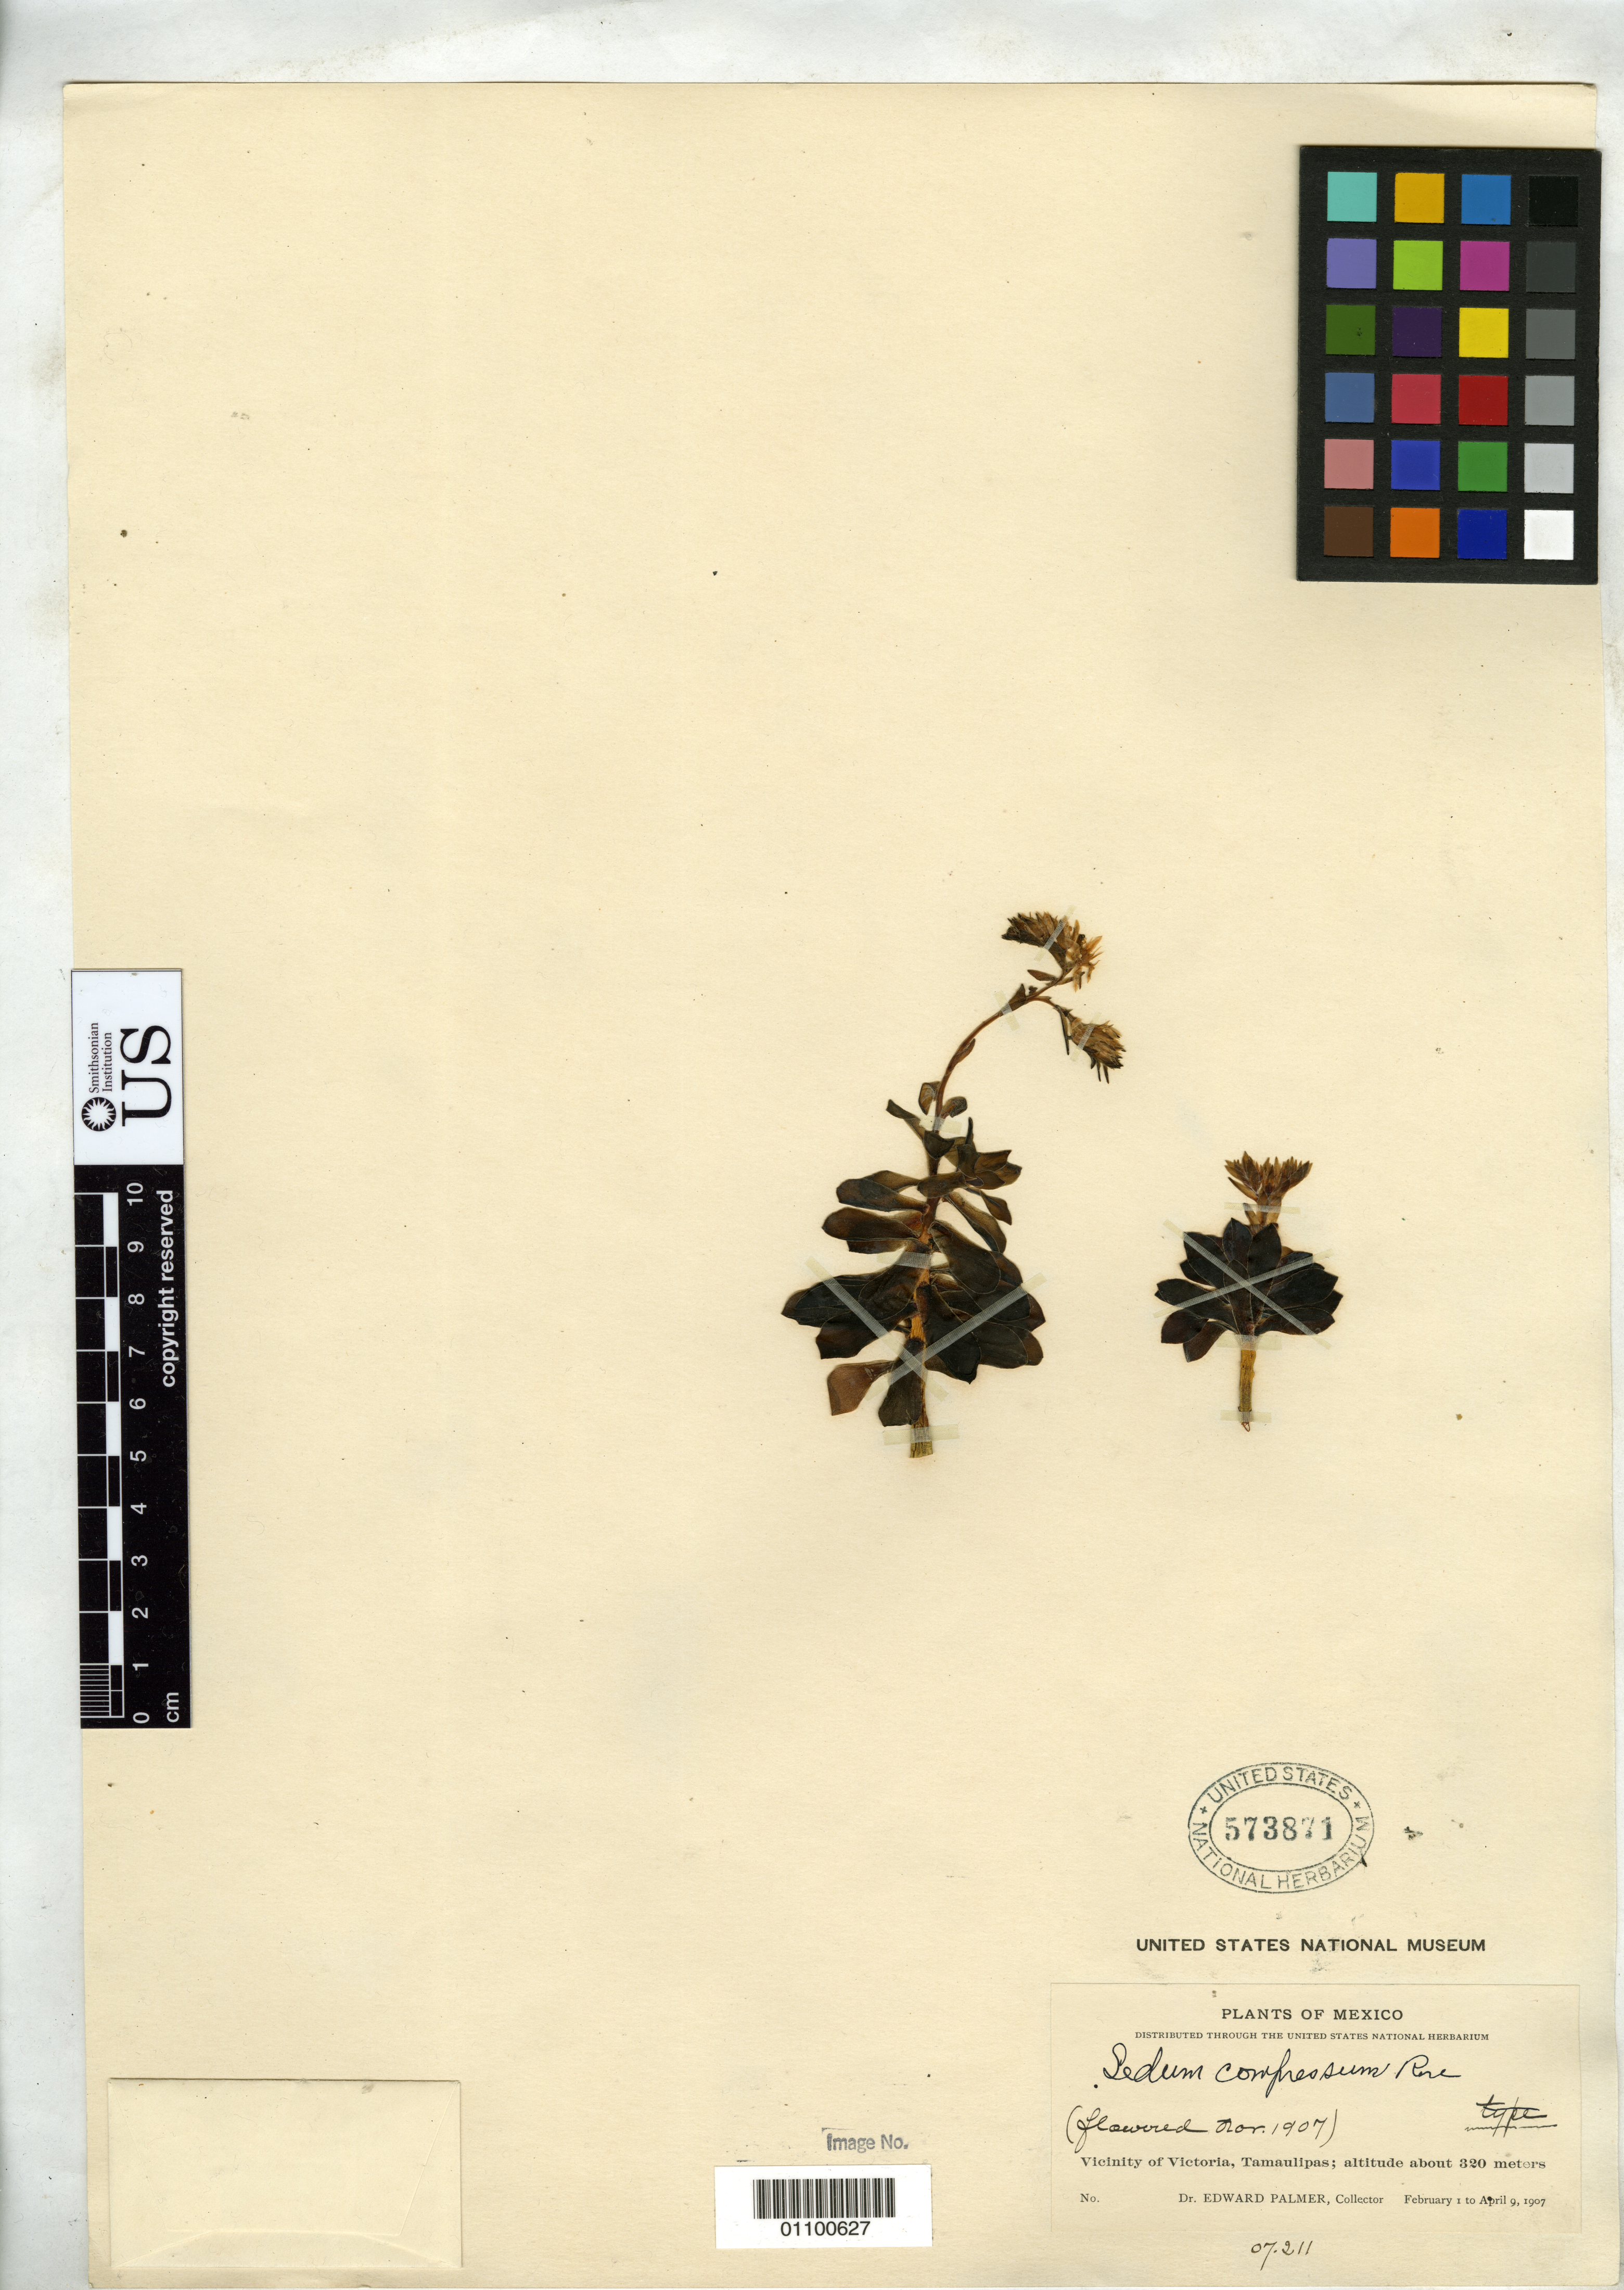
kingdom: Plantae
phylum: Tracheophyta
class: Magnoliopsida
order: Saxifragales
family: Crassulaceae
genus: Sedum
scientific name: Sedum compressum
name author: Rose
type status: Paratype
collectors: E. Palmer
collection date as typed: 01 Feb 1907 to 09 Apr 1907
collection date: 1907-02-01/1907-04-09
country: Mexico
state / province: Tamaulipas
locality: Vicinity of Victoria.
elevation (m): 320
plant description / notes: Paratype (and probably clonotype) specimen made from cultivated plant (07.211), flowered Nov. 1907. (Holotype, USNH 573870, fl. Jan 1909).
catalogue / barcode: US 573871